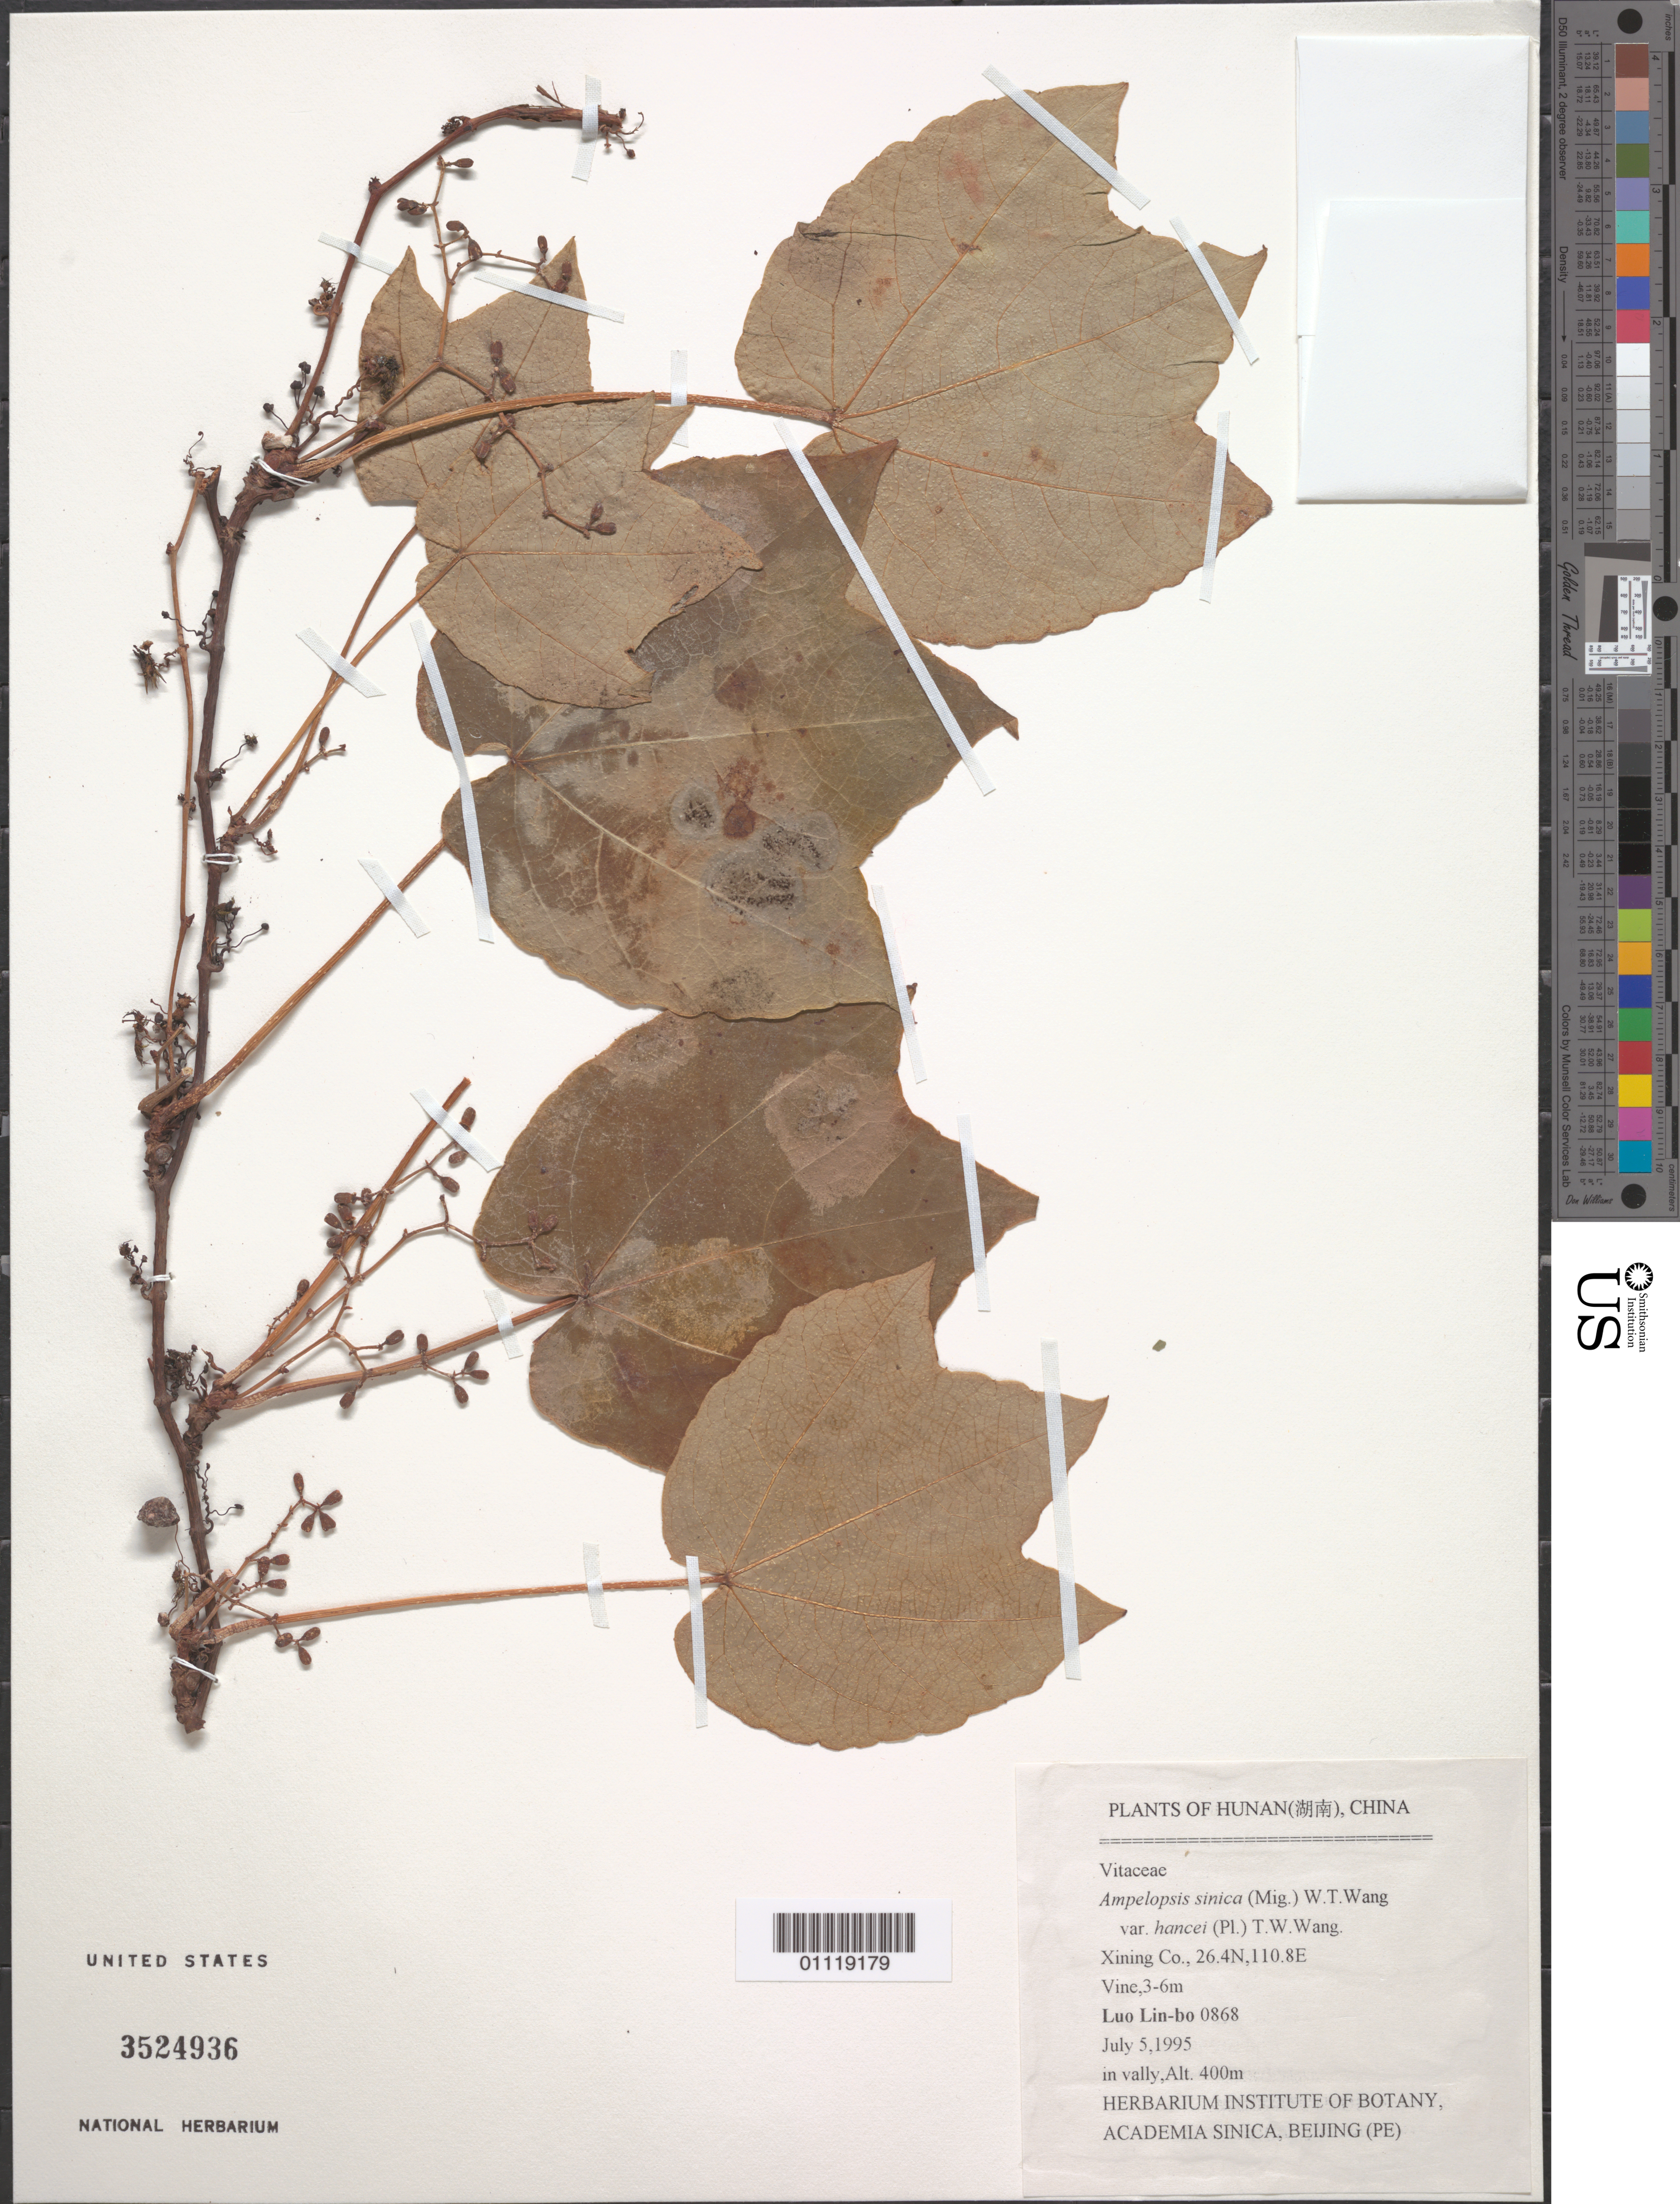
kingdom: Plantae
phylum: Tracheophyta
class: Magnoliopsida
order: Vitales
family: Vitaceae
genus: Ampelopsis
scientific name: Ampelopsis sinica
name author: (Miq.) W.T. Wang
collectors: L. Lin-bo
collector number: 0868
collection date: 1995-07-05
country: China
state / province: Hunan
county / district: Xining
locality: In valley.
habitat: Vine.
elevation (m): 400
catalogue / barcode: US 3524936